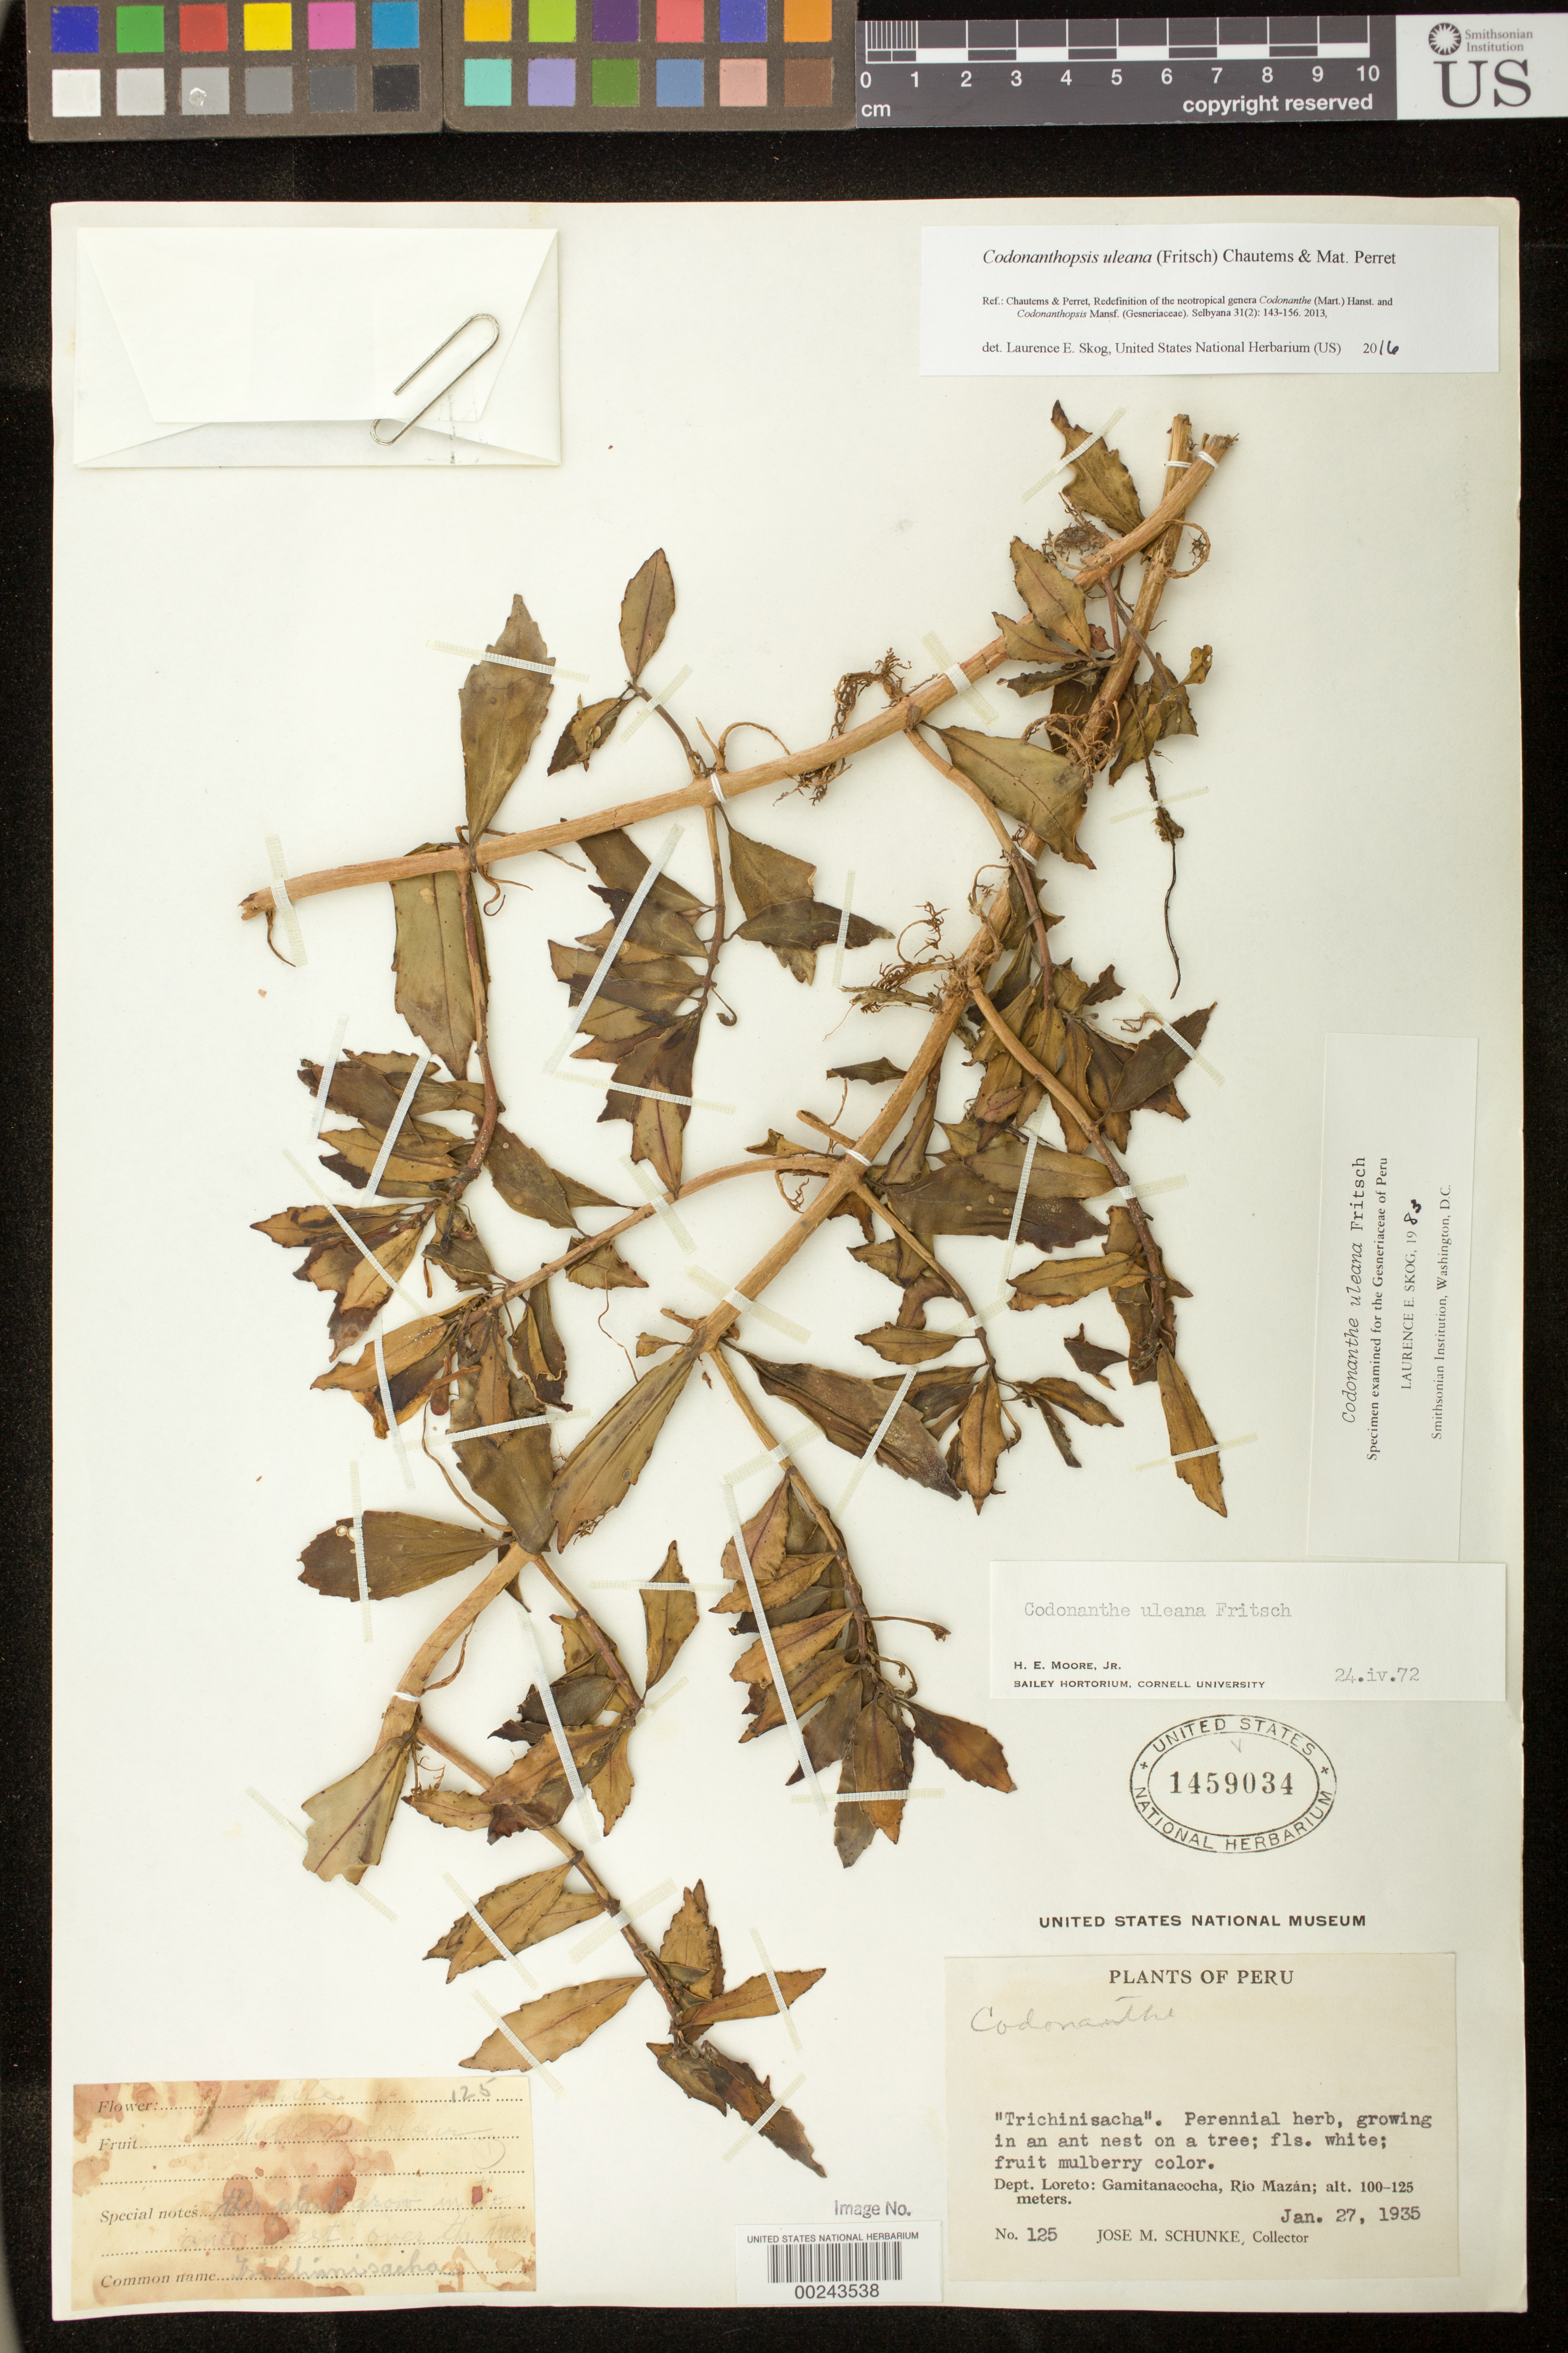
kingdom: Plantae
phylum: Tracheophyta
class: Magnoliopsida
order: Lamiales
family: Gesneriaceae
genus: Codonanthopsis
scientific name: Codonanthopsis uleana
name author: (Fritsch) Chautems & Mat.Perret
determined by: Skog, Laurence E.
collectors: J. M. Schunke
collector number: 125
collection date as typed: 27 Jan 1935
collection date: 1935-01-27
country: Peru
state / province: Loreto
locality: Gamitanacocha, Rio Mazan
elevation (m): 100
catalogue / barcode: US 1459034